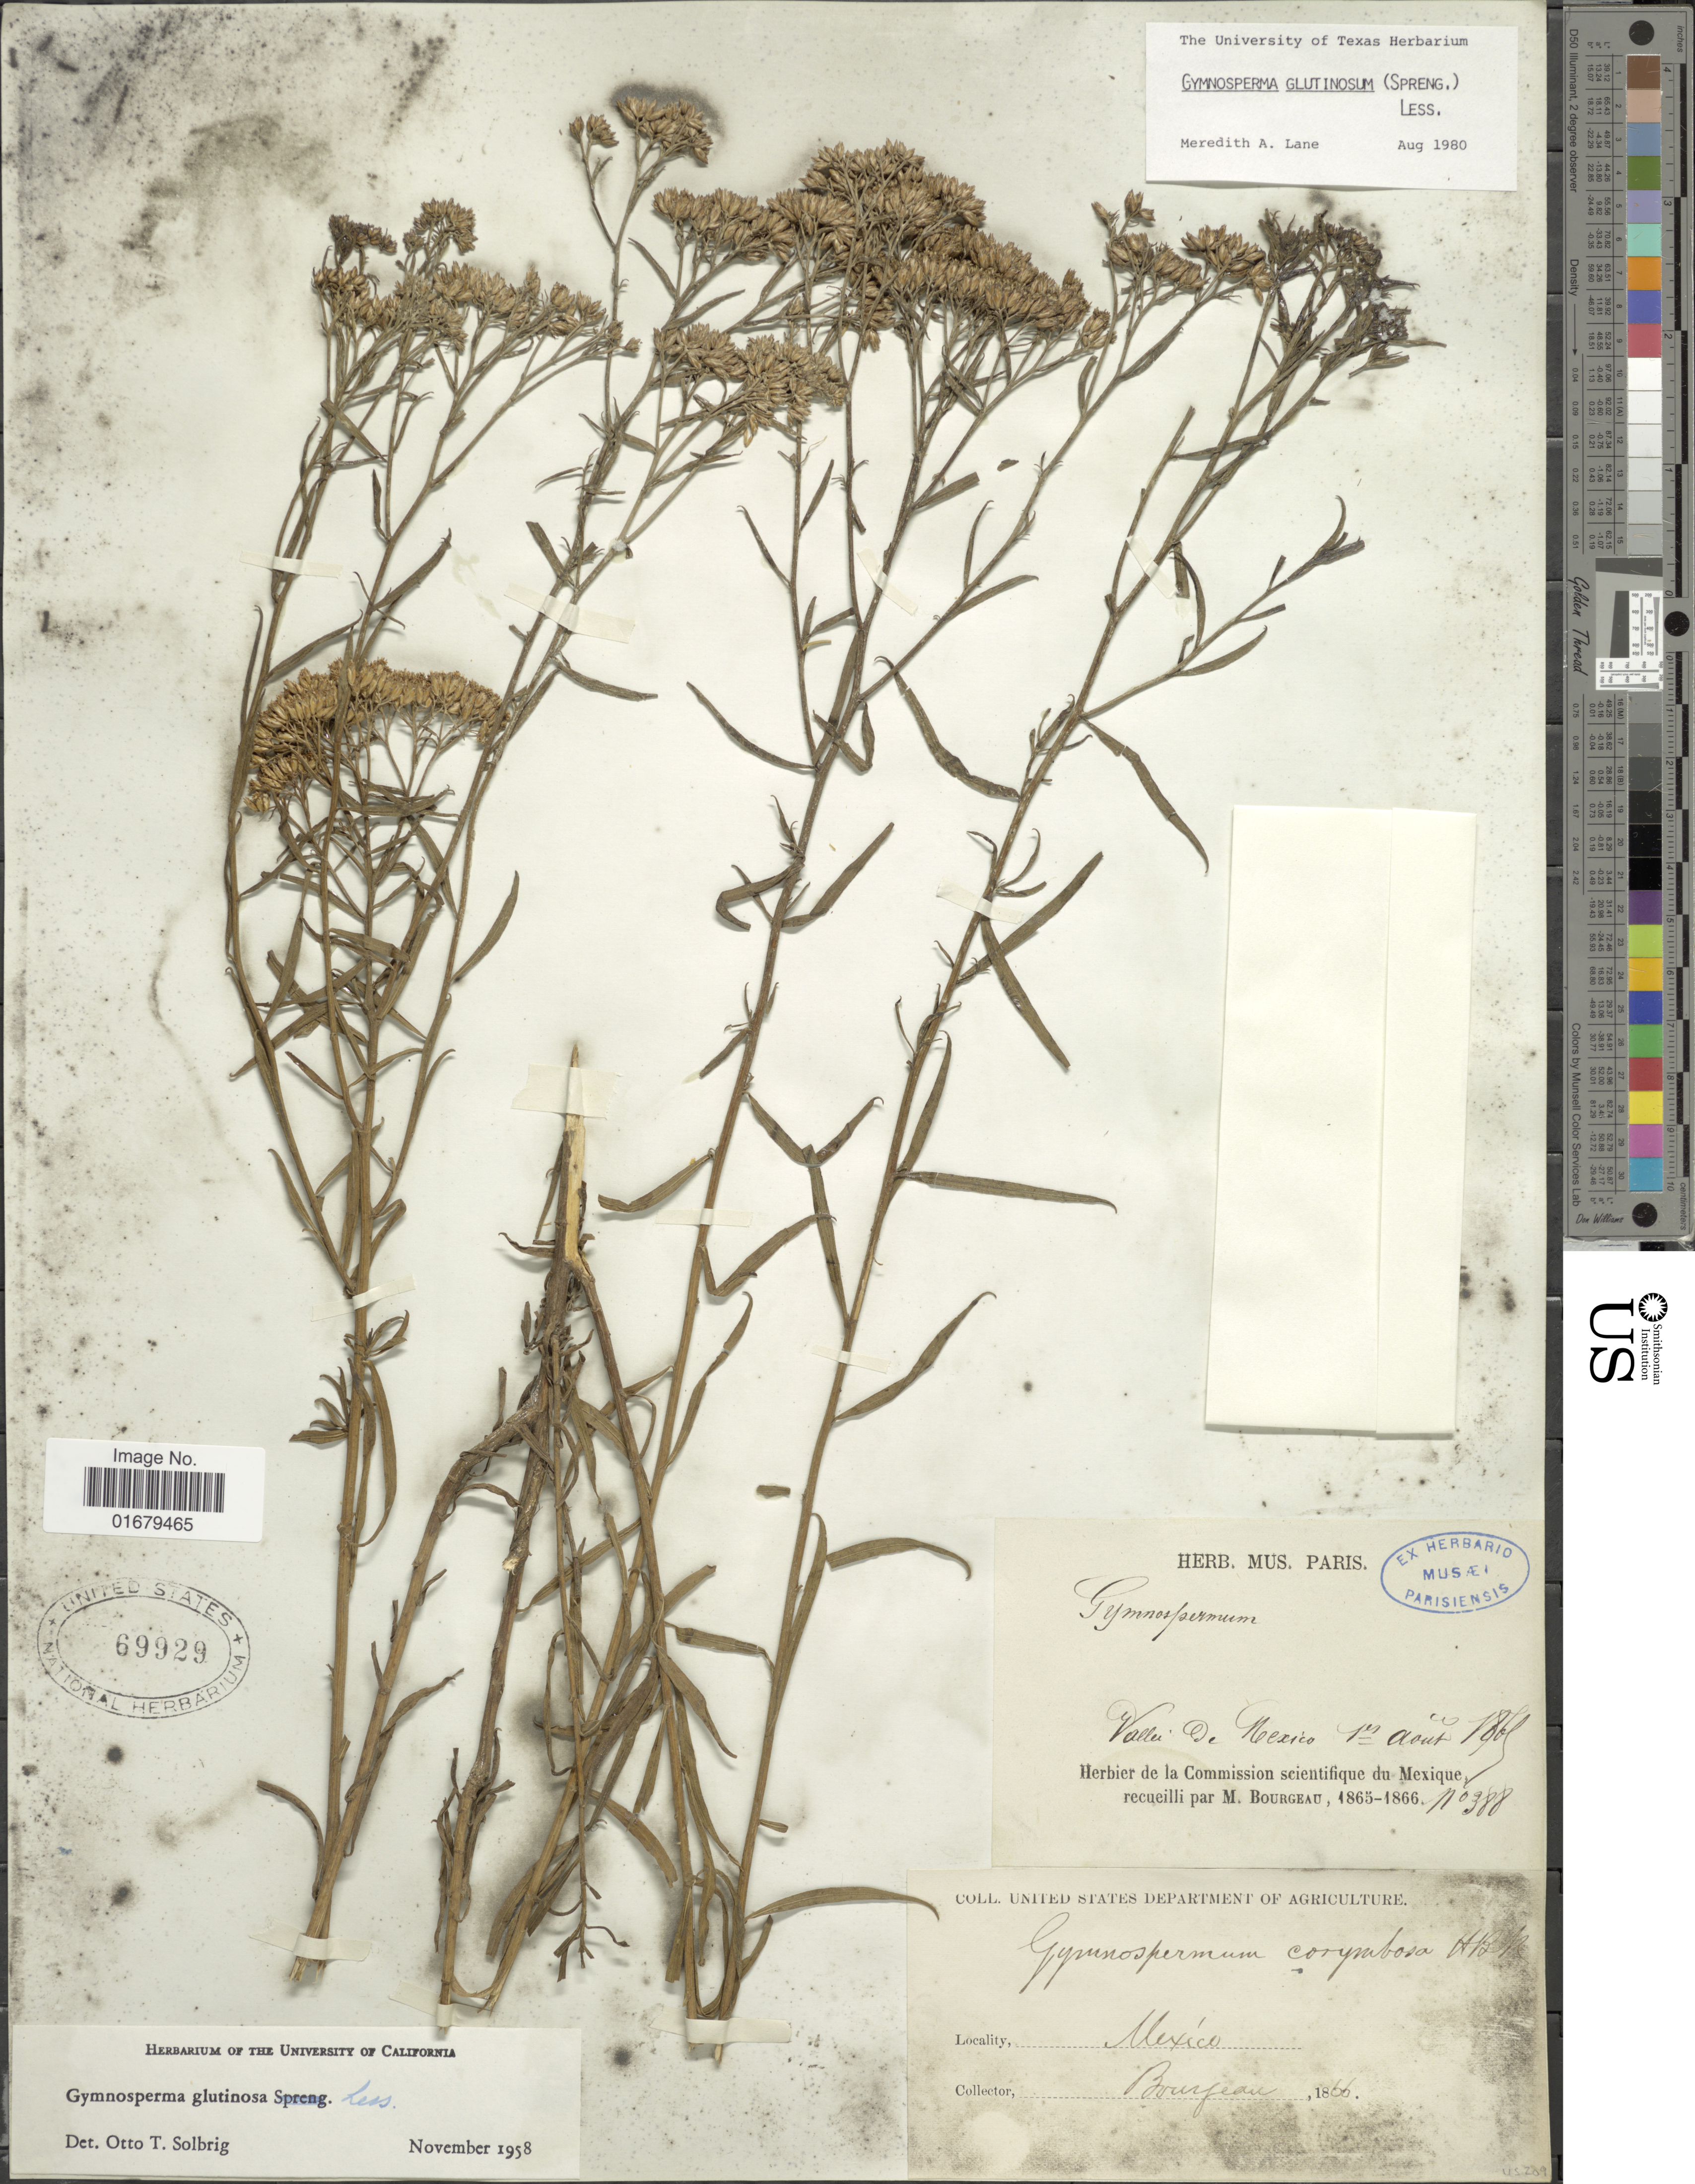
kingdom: Plantae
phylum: Tracheophyta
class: Magnoliopsida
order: Asterales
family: Asteraceae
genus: Gymnosperma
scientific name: Gymnosperma glutinosum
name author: (Spreng.) Less.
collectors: M. Bourgeau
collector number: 388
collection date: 1866-08-01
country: Mexico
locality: Vallei de Mexico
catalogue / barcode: US 69929